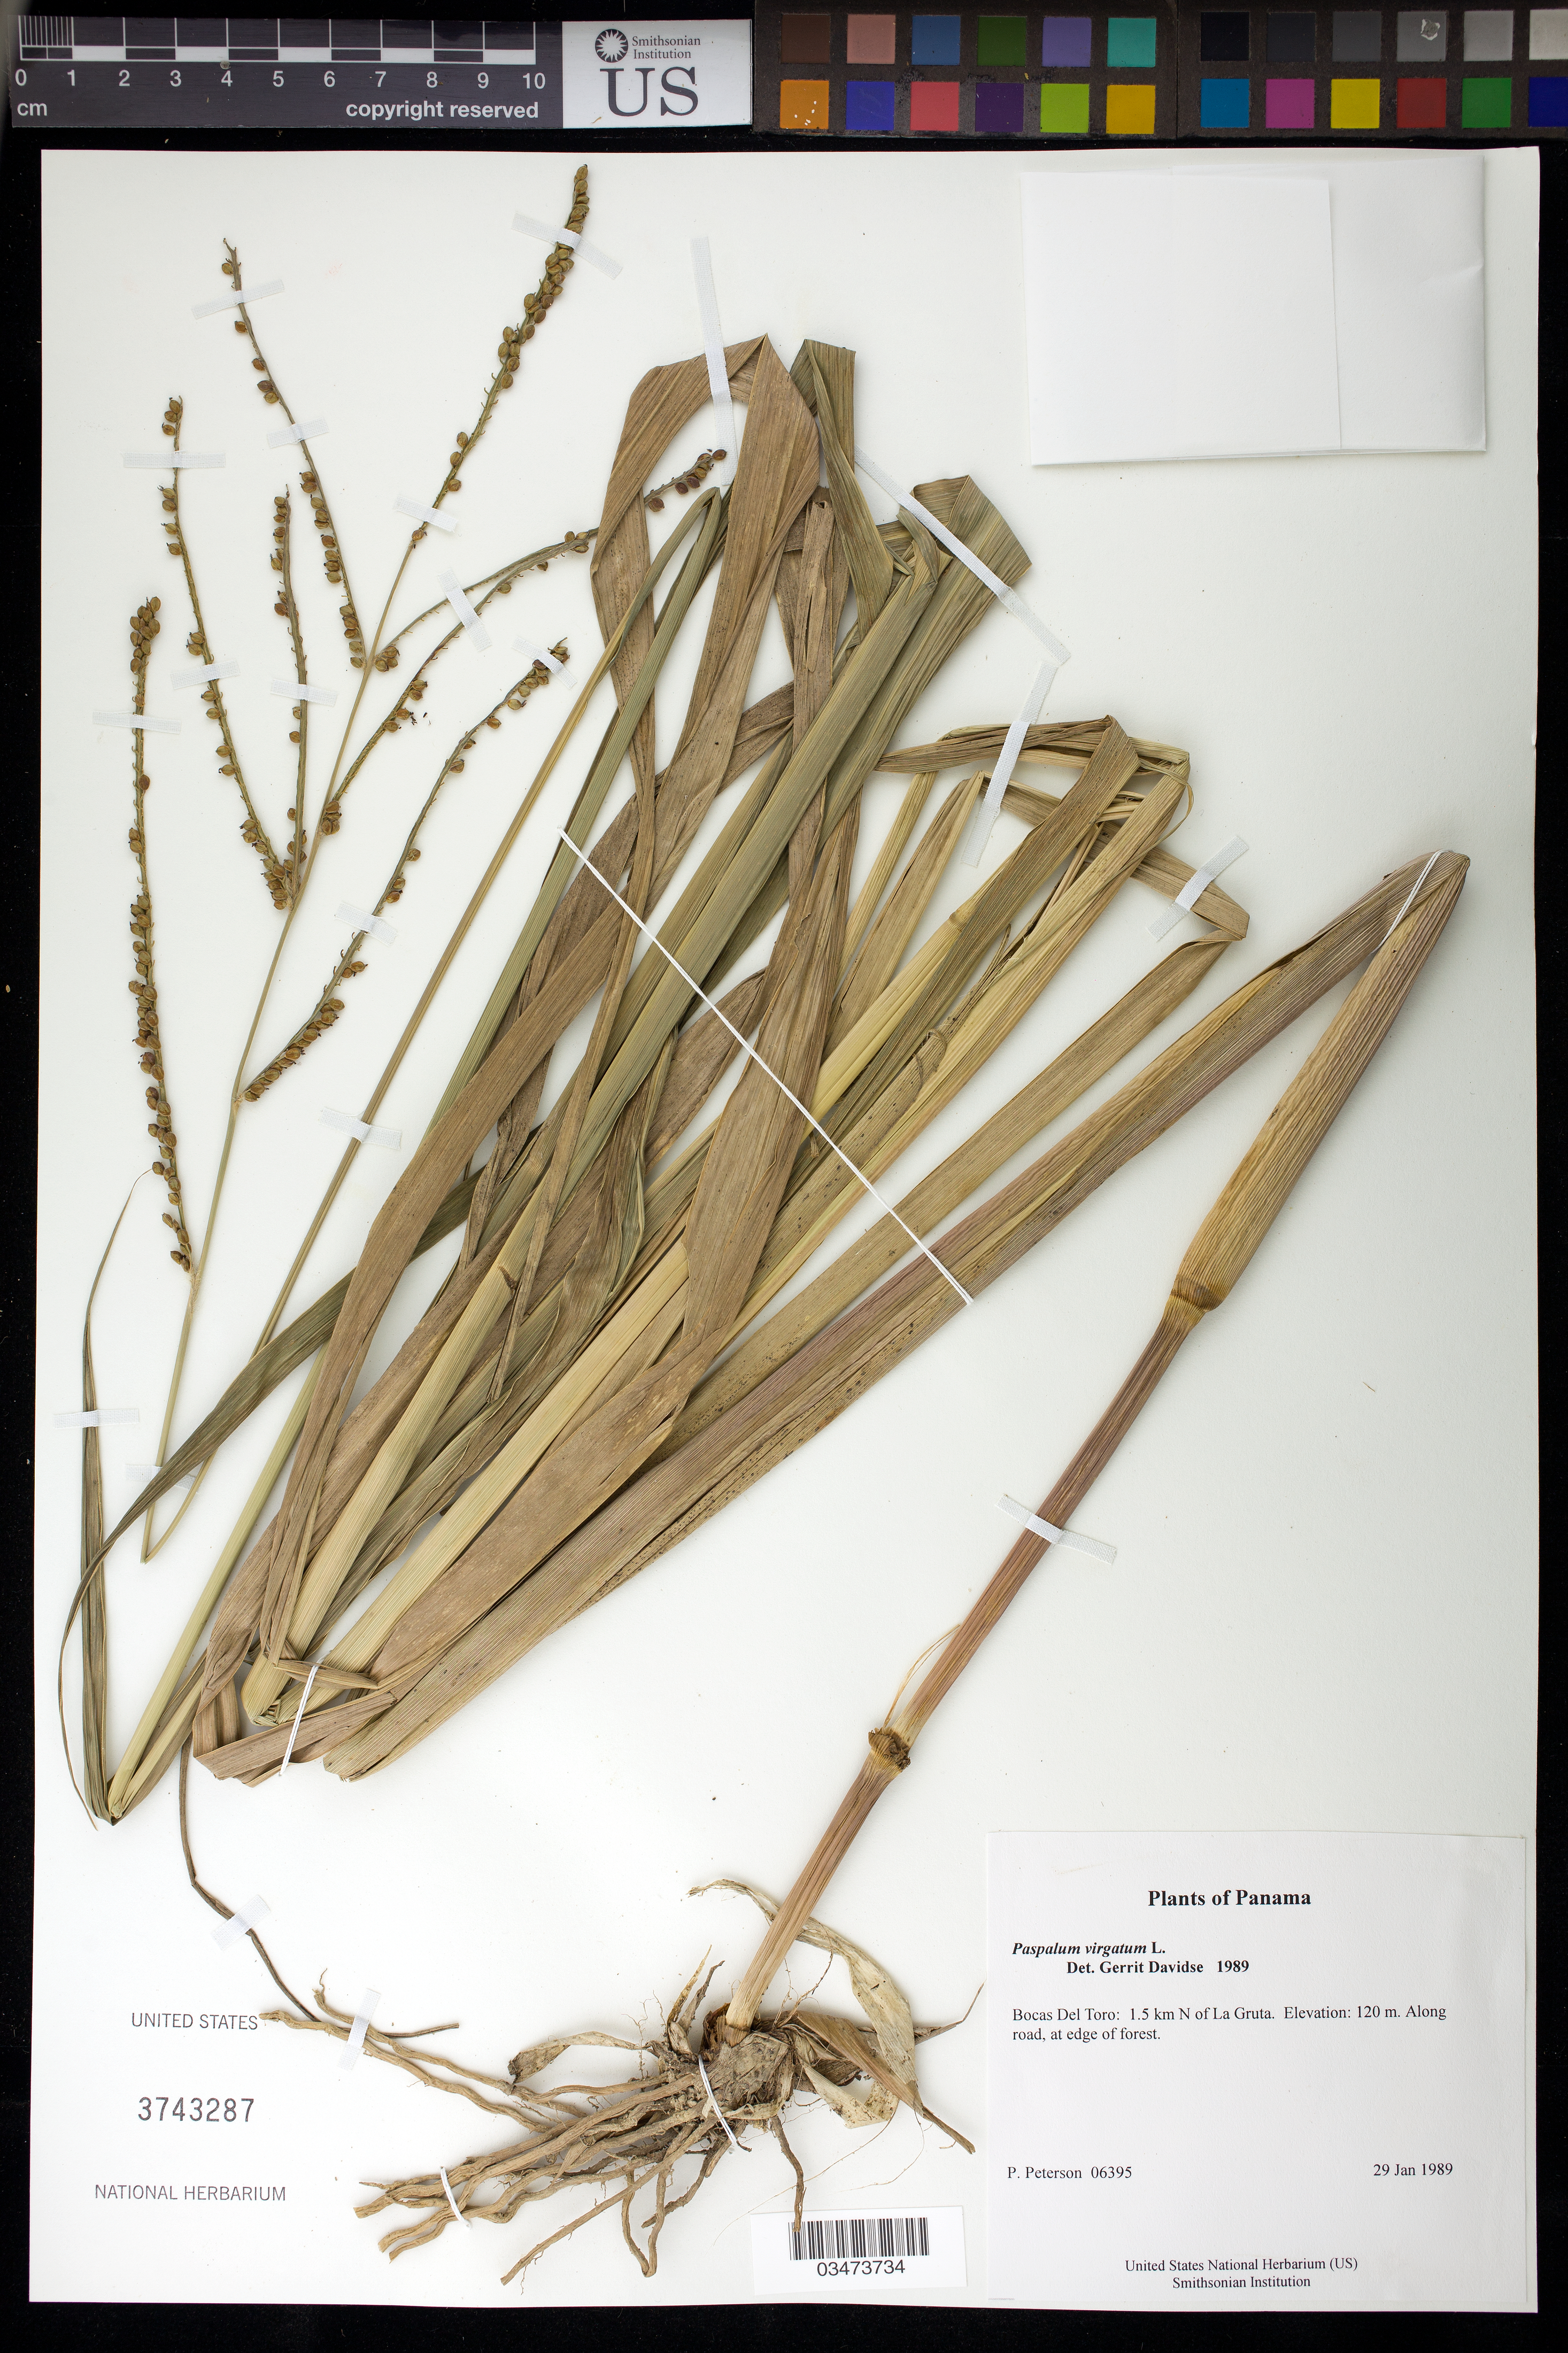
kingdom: Plantae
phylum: Tracheophyta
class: Liliopsida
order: Poales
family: Poaceae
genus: Paspalum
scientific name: Paspalum virgatum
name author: L.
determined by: Davidse, Gerrit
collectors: P. M. Peterson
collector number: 06395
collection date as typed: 29 Jan 1989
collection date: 1989-01-29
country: Panama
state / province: Bocas del Toro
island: Colón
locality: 1.5 km N of La Gruta.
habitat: Along road, at edge of forest.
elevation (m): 120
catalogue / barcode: US 3743287